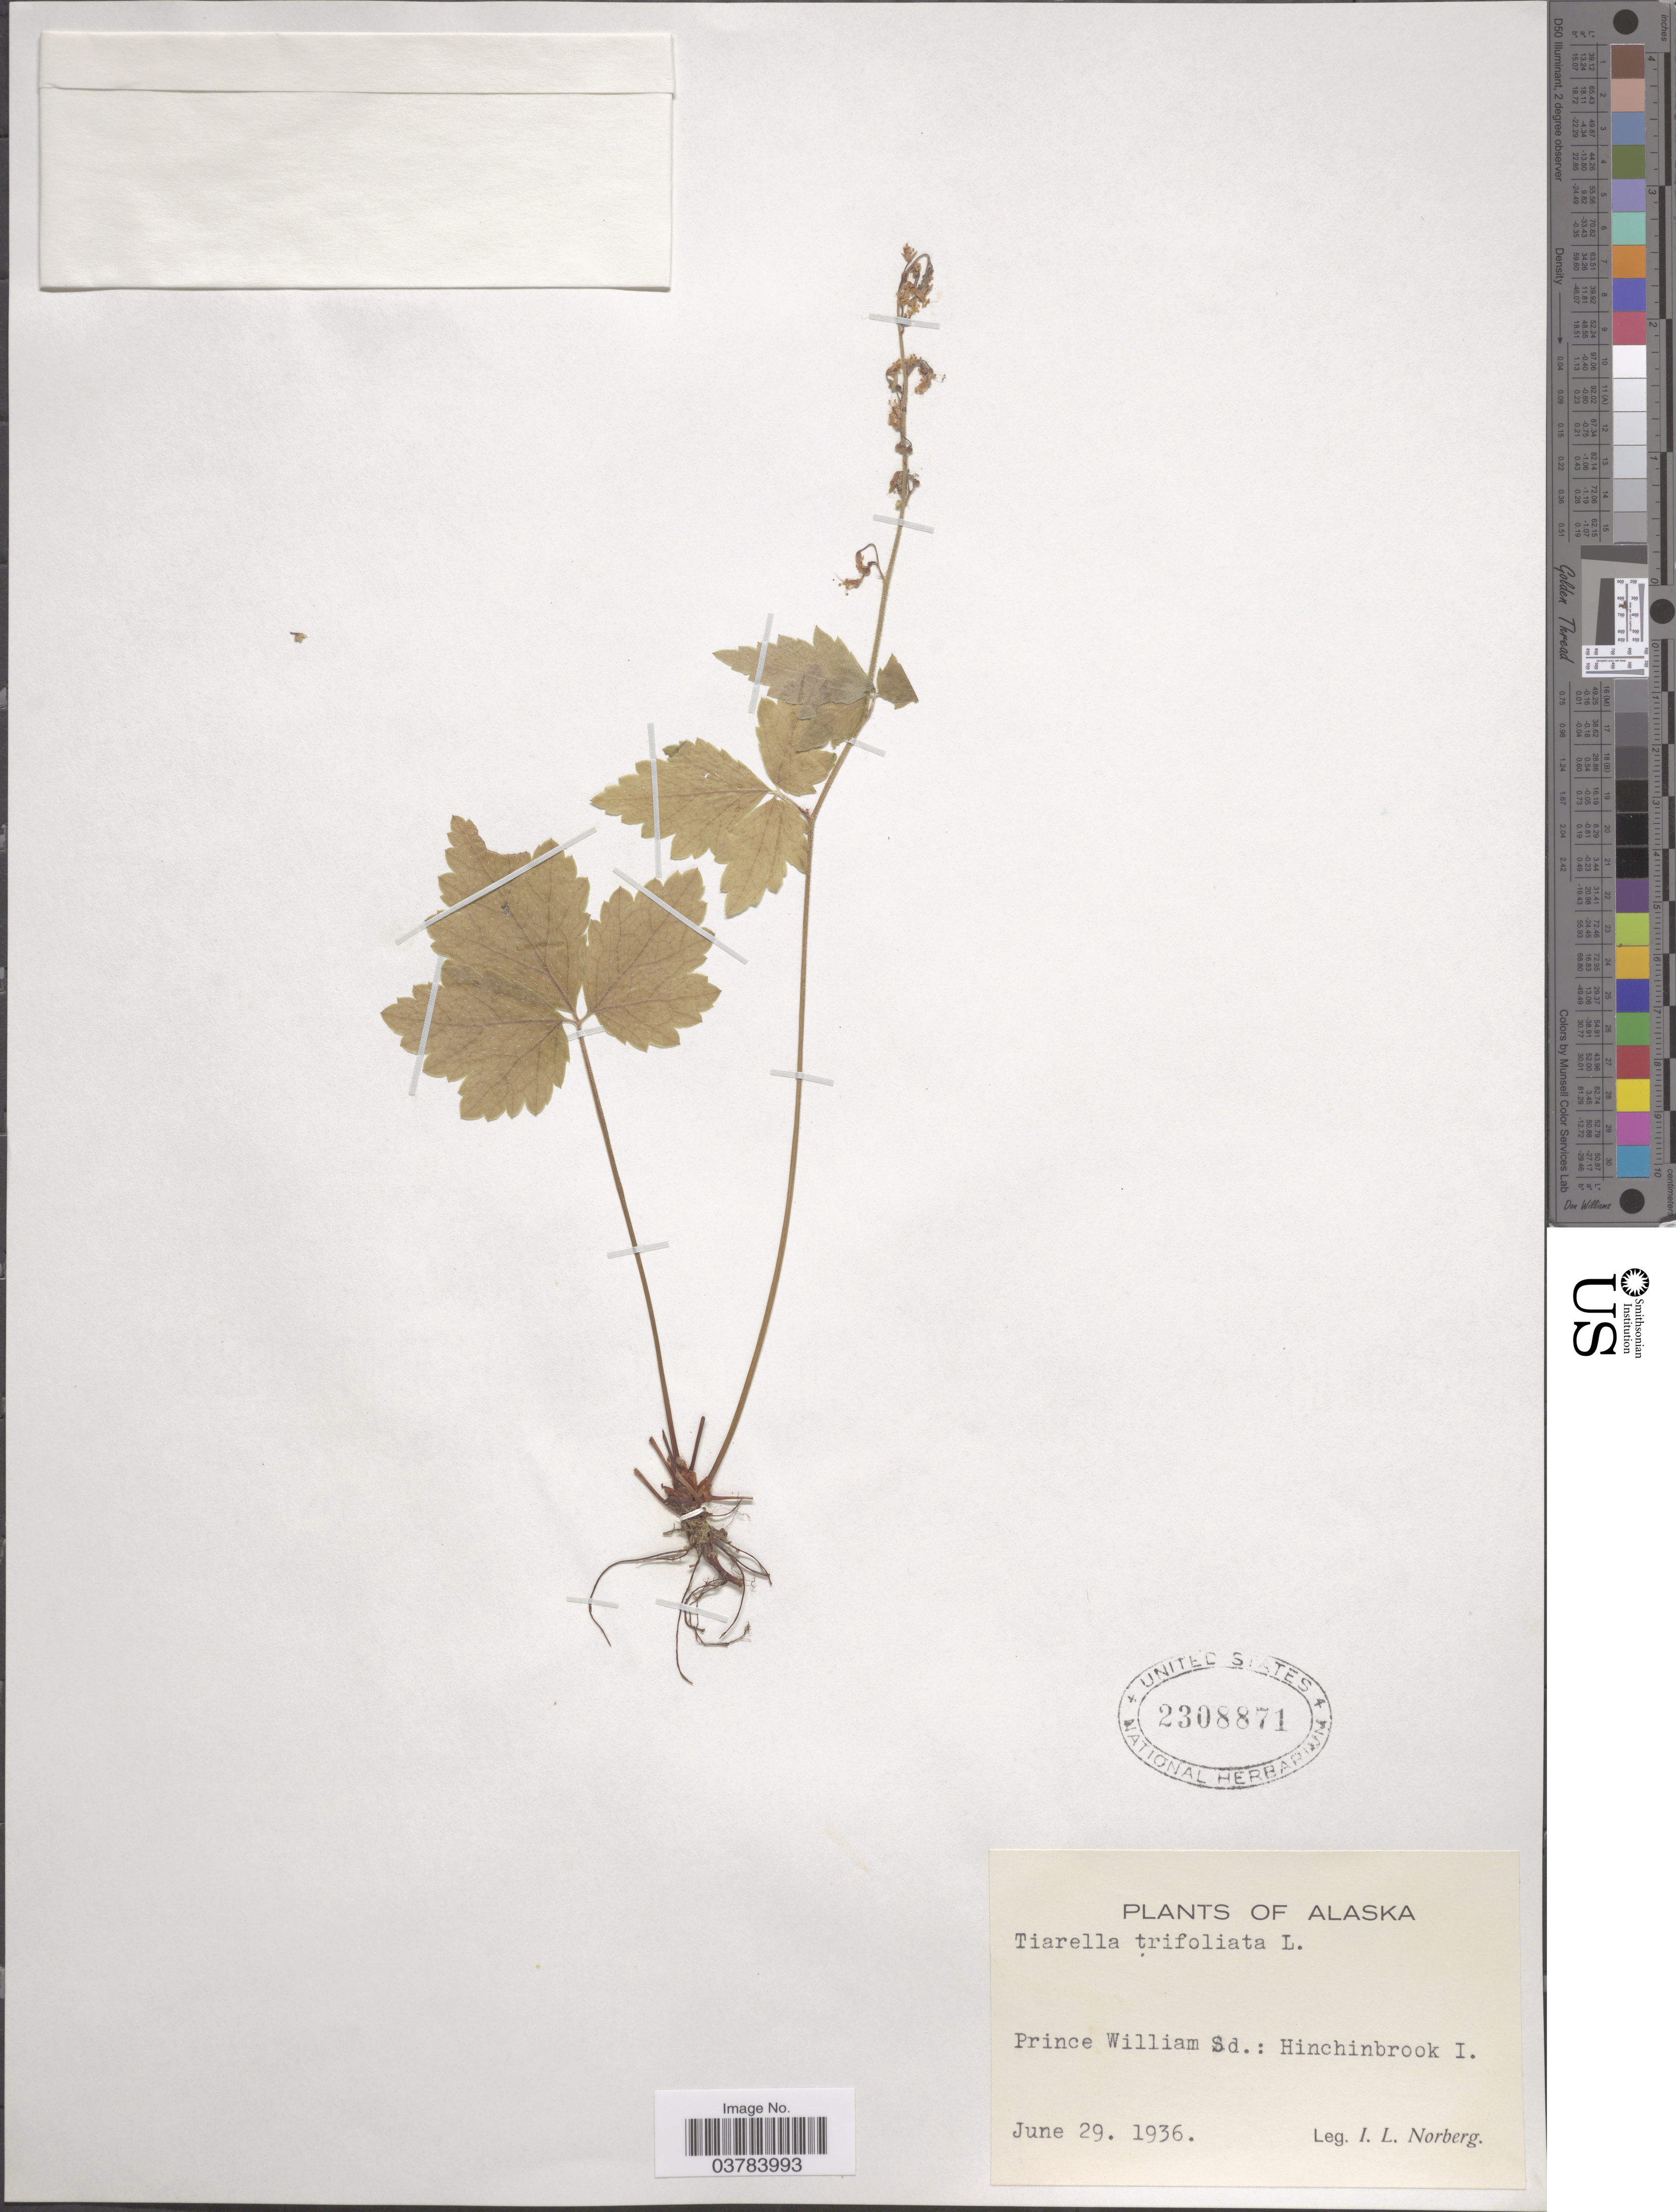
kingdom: Plantae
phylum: Tracheophyta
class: Magnoliopsida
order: Saxifragales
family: Saxifragaceae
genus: Tiarella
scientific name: Tiarella trifoliata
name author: L.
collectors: I. Norberg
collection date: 1936-06-29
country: United States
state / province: Alaska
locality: Prince William Sd.: Hinchinbrook I.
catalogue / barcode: US 2308871